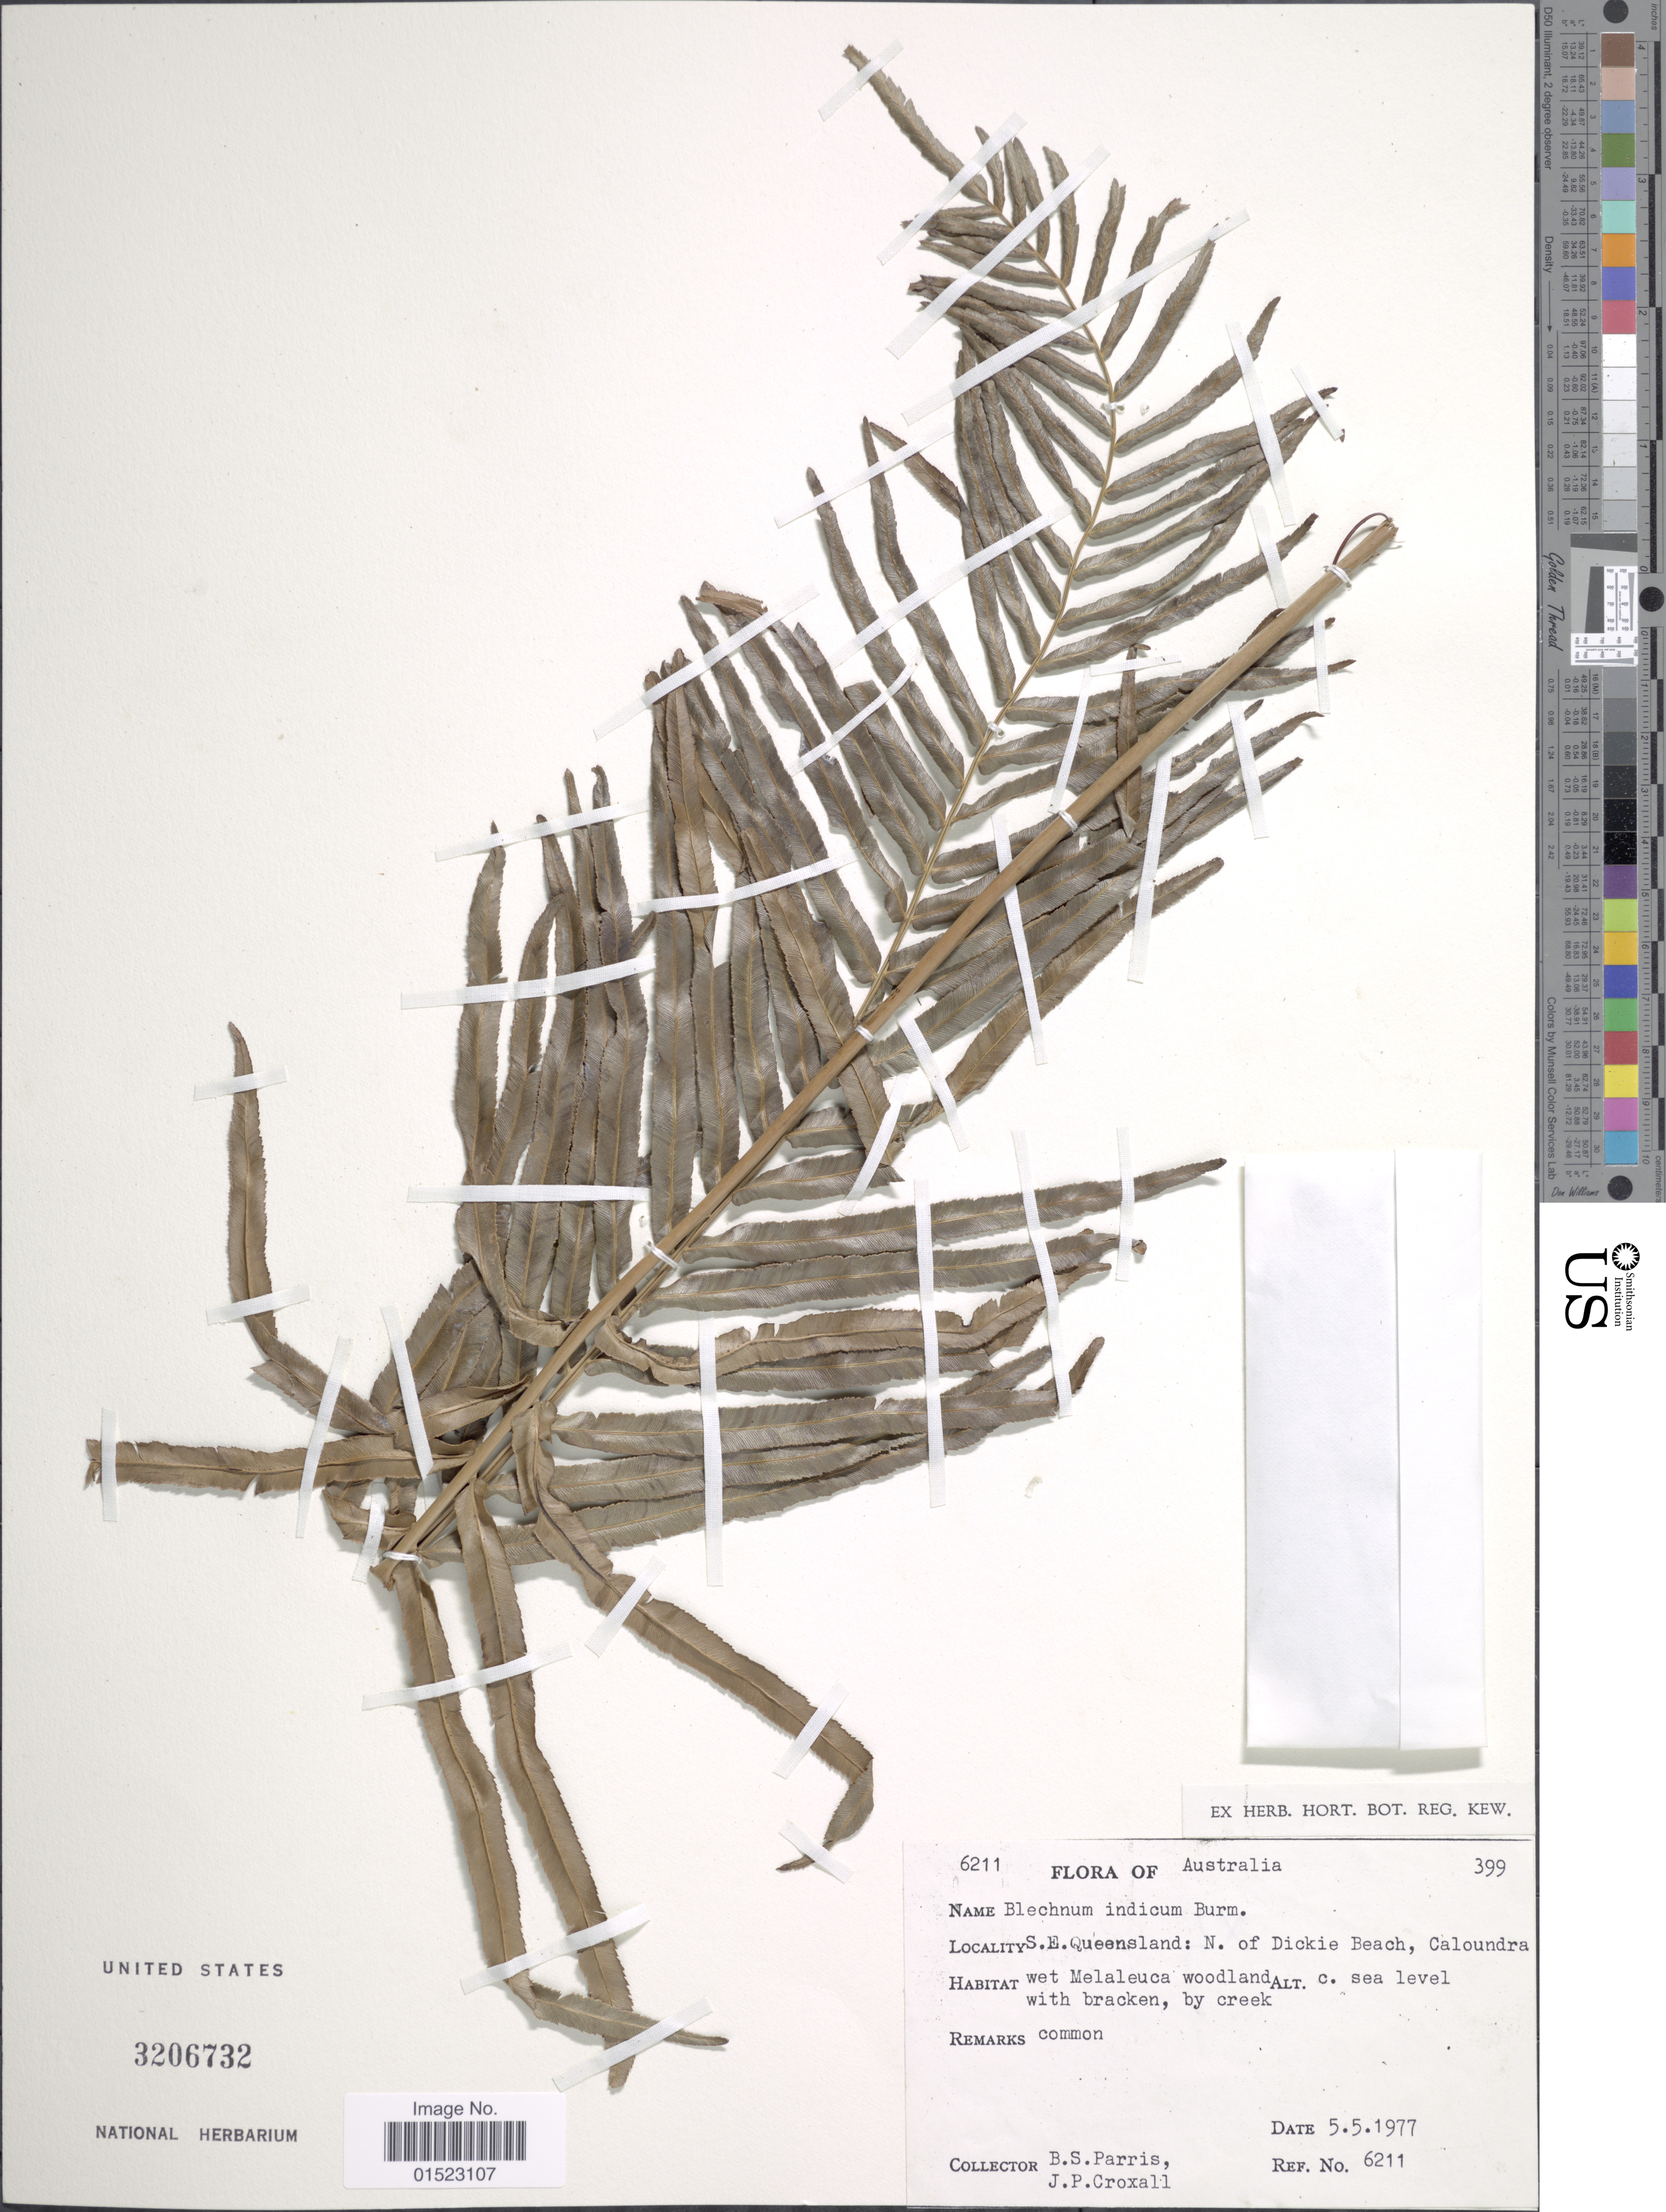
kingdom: Plantae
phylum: Tracheophyta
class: Polypodiopsida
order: Polypodiales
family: Blechnaceae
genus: Telmatoblechnum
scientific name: Telmatoblechnum serrulatum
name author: (Rich.) Perrie et al.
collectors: B. S. Parris & J. P. Croxall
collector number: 6211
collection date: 1977-05-05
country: Australia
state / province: Queensland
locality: S.E. Queensland: N. of Dickie Beach, Caloundra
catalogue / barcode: US 3206732